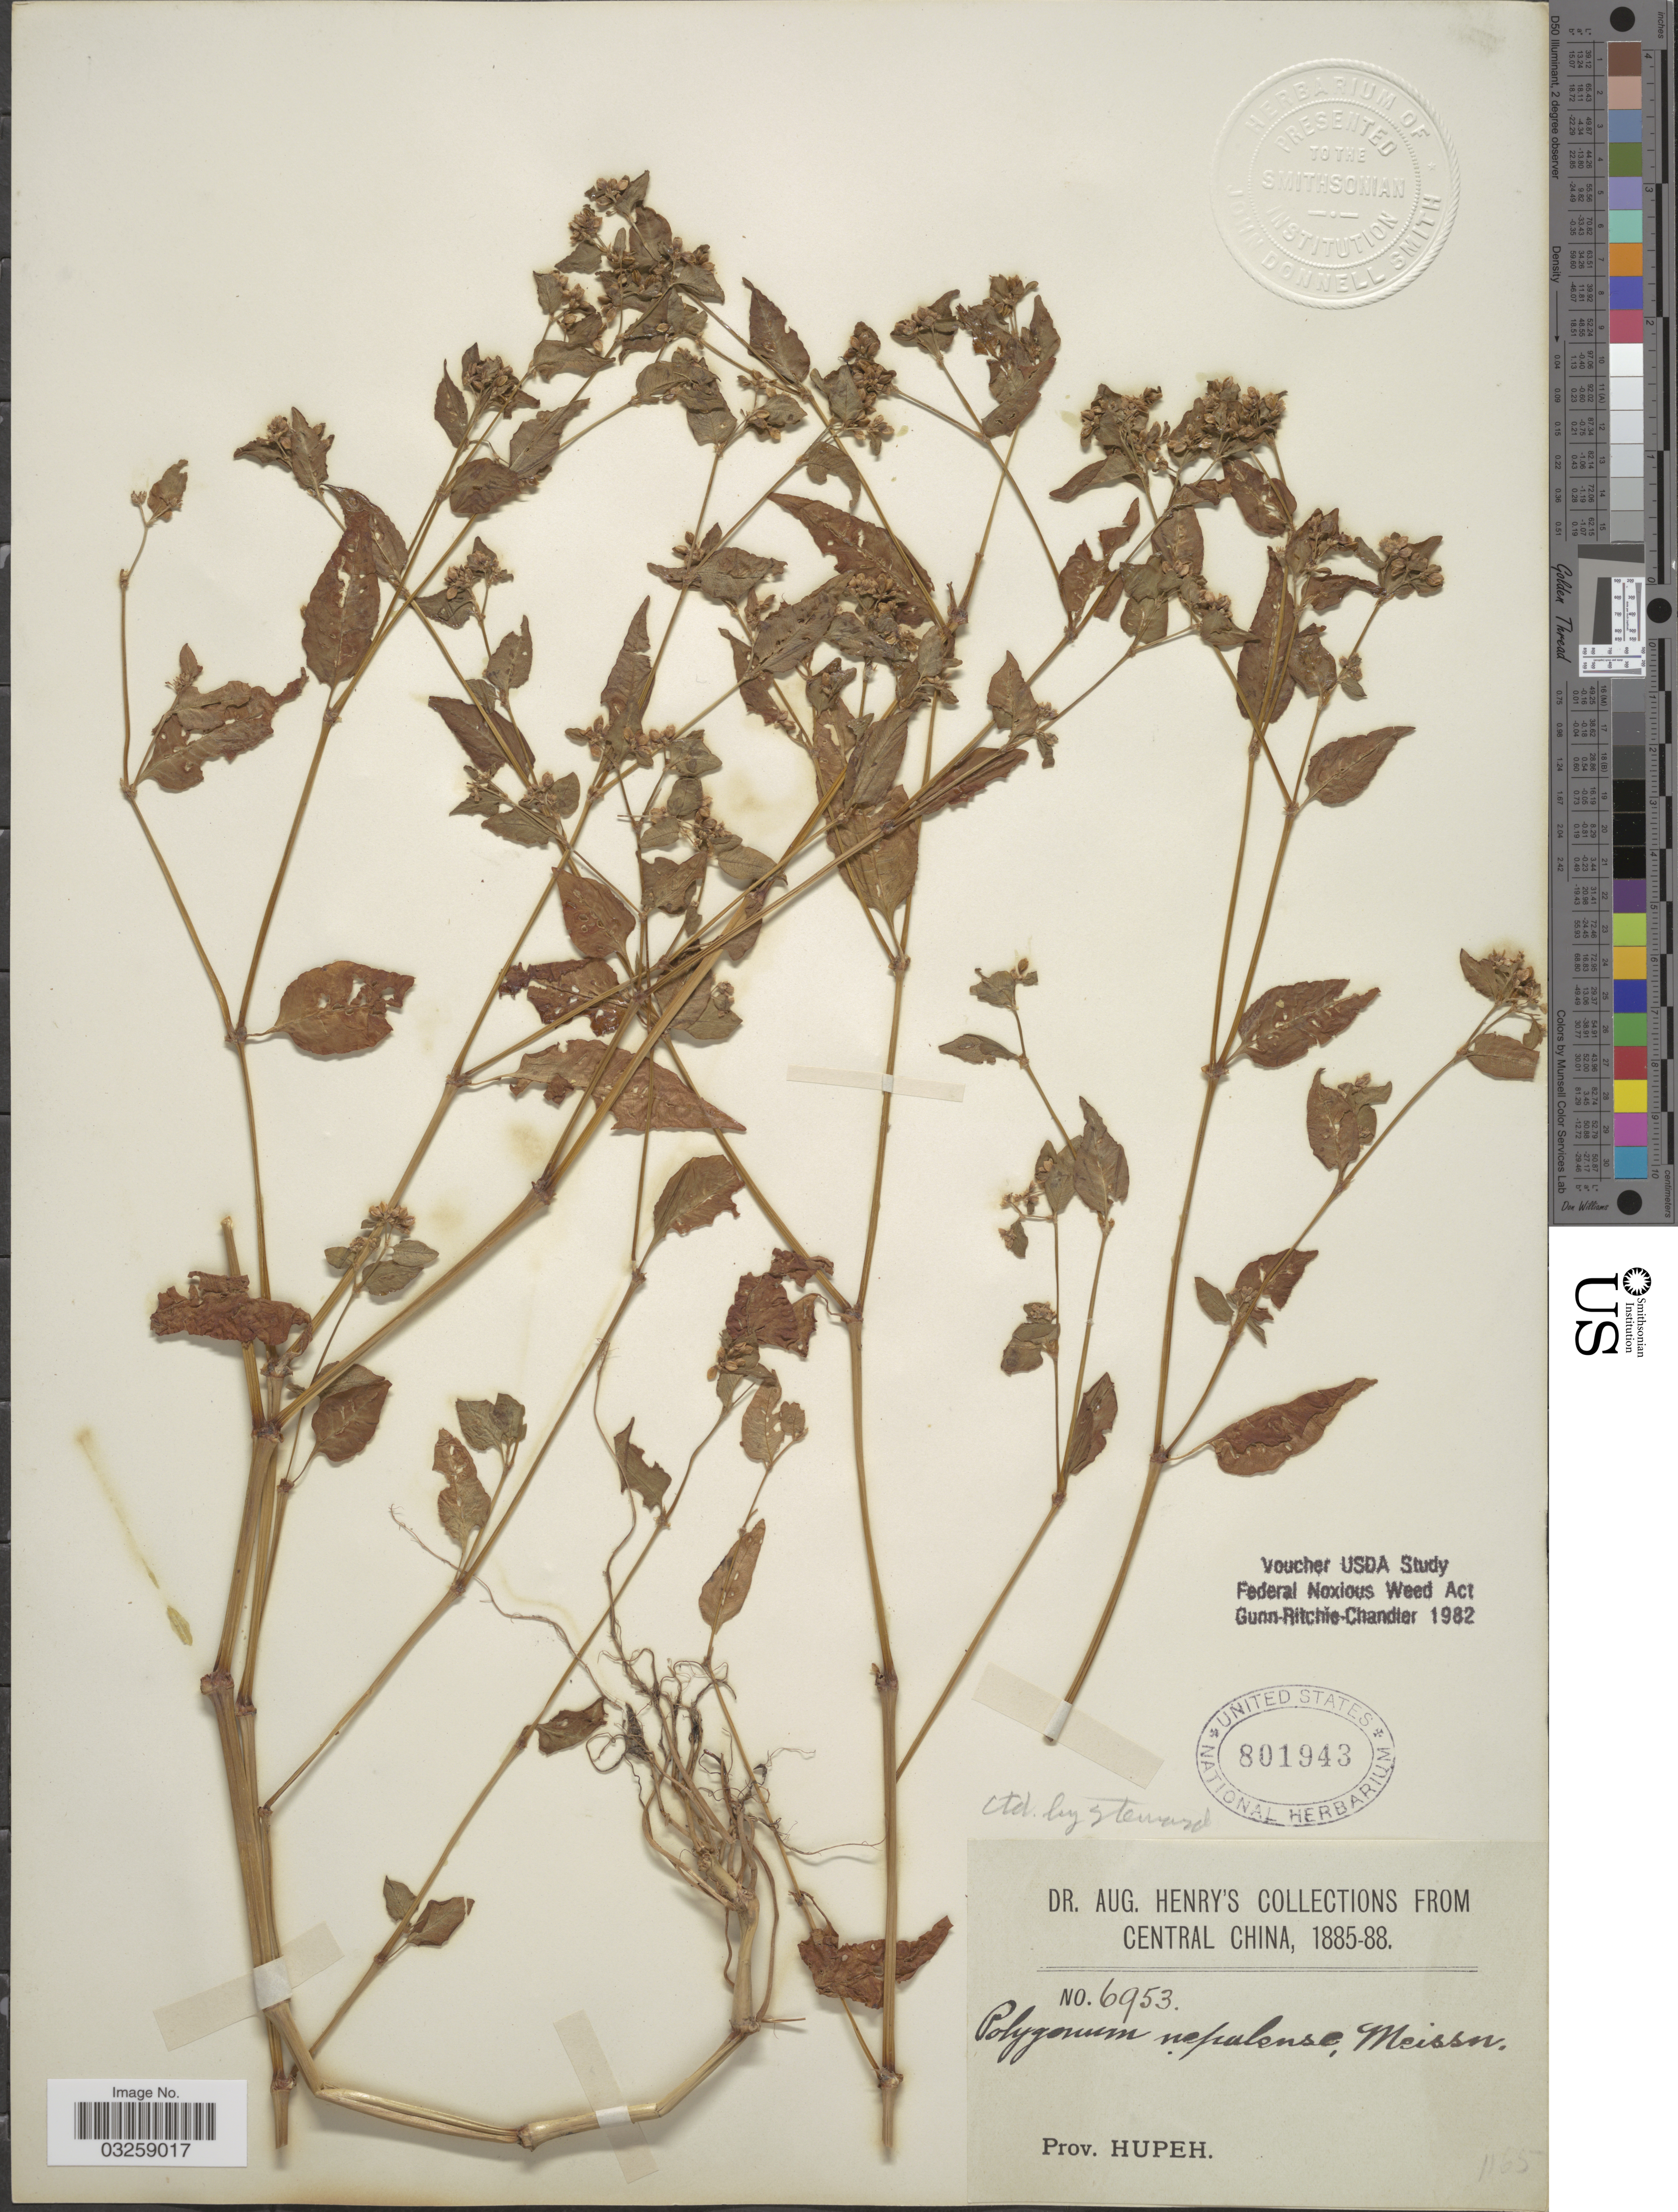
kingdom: Plantae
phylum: Tracheophyta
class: Magnoliopsida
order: Caryophyllales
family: Polygonaceae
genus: Polygonum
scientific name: Polygonum nepalense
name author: Meisn.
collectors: A. Henry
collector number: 6953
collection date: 1885/1888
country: China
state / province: Hubei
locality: Central China. Prov. Hupeh.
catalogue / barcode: US 801943